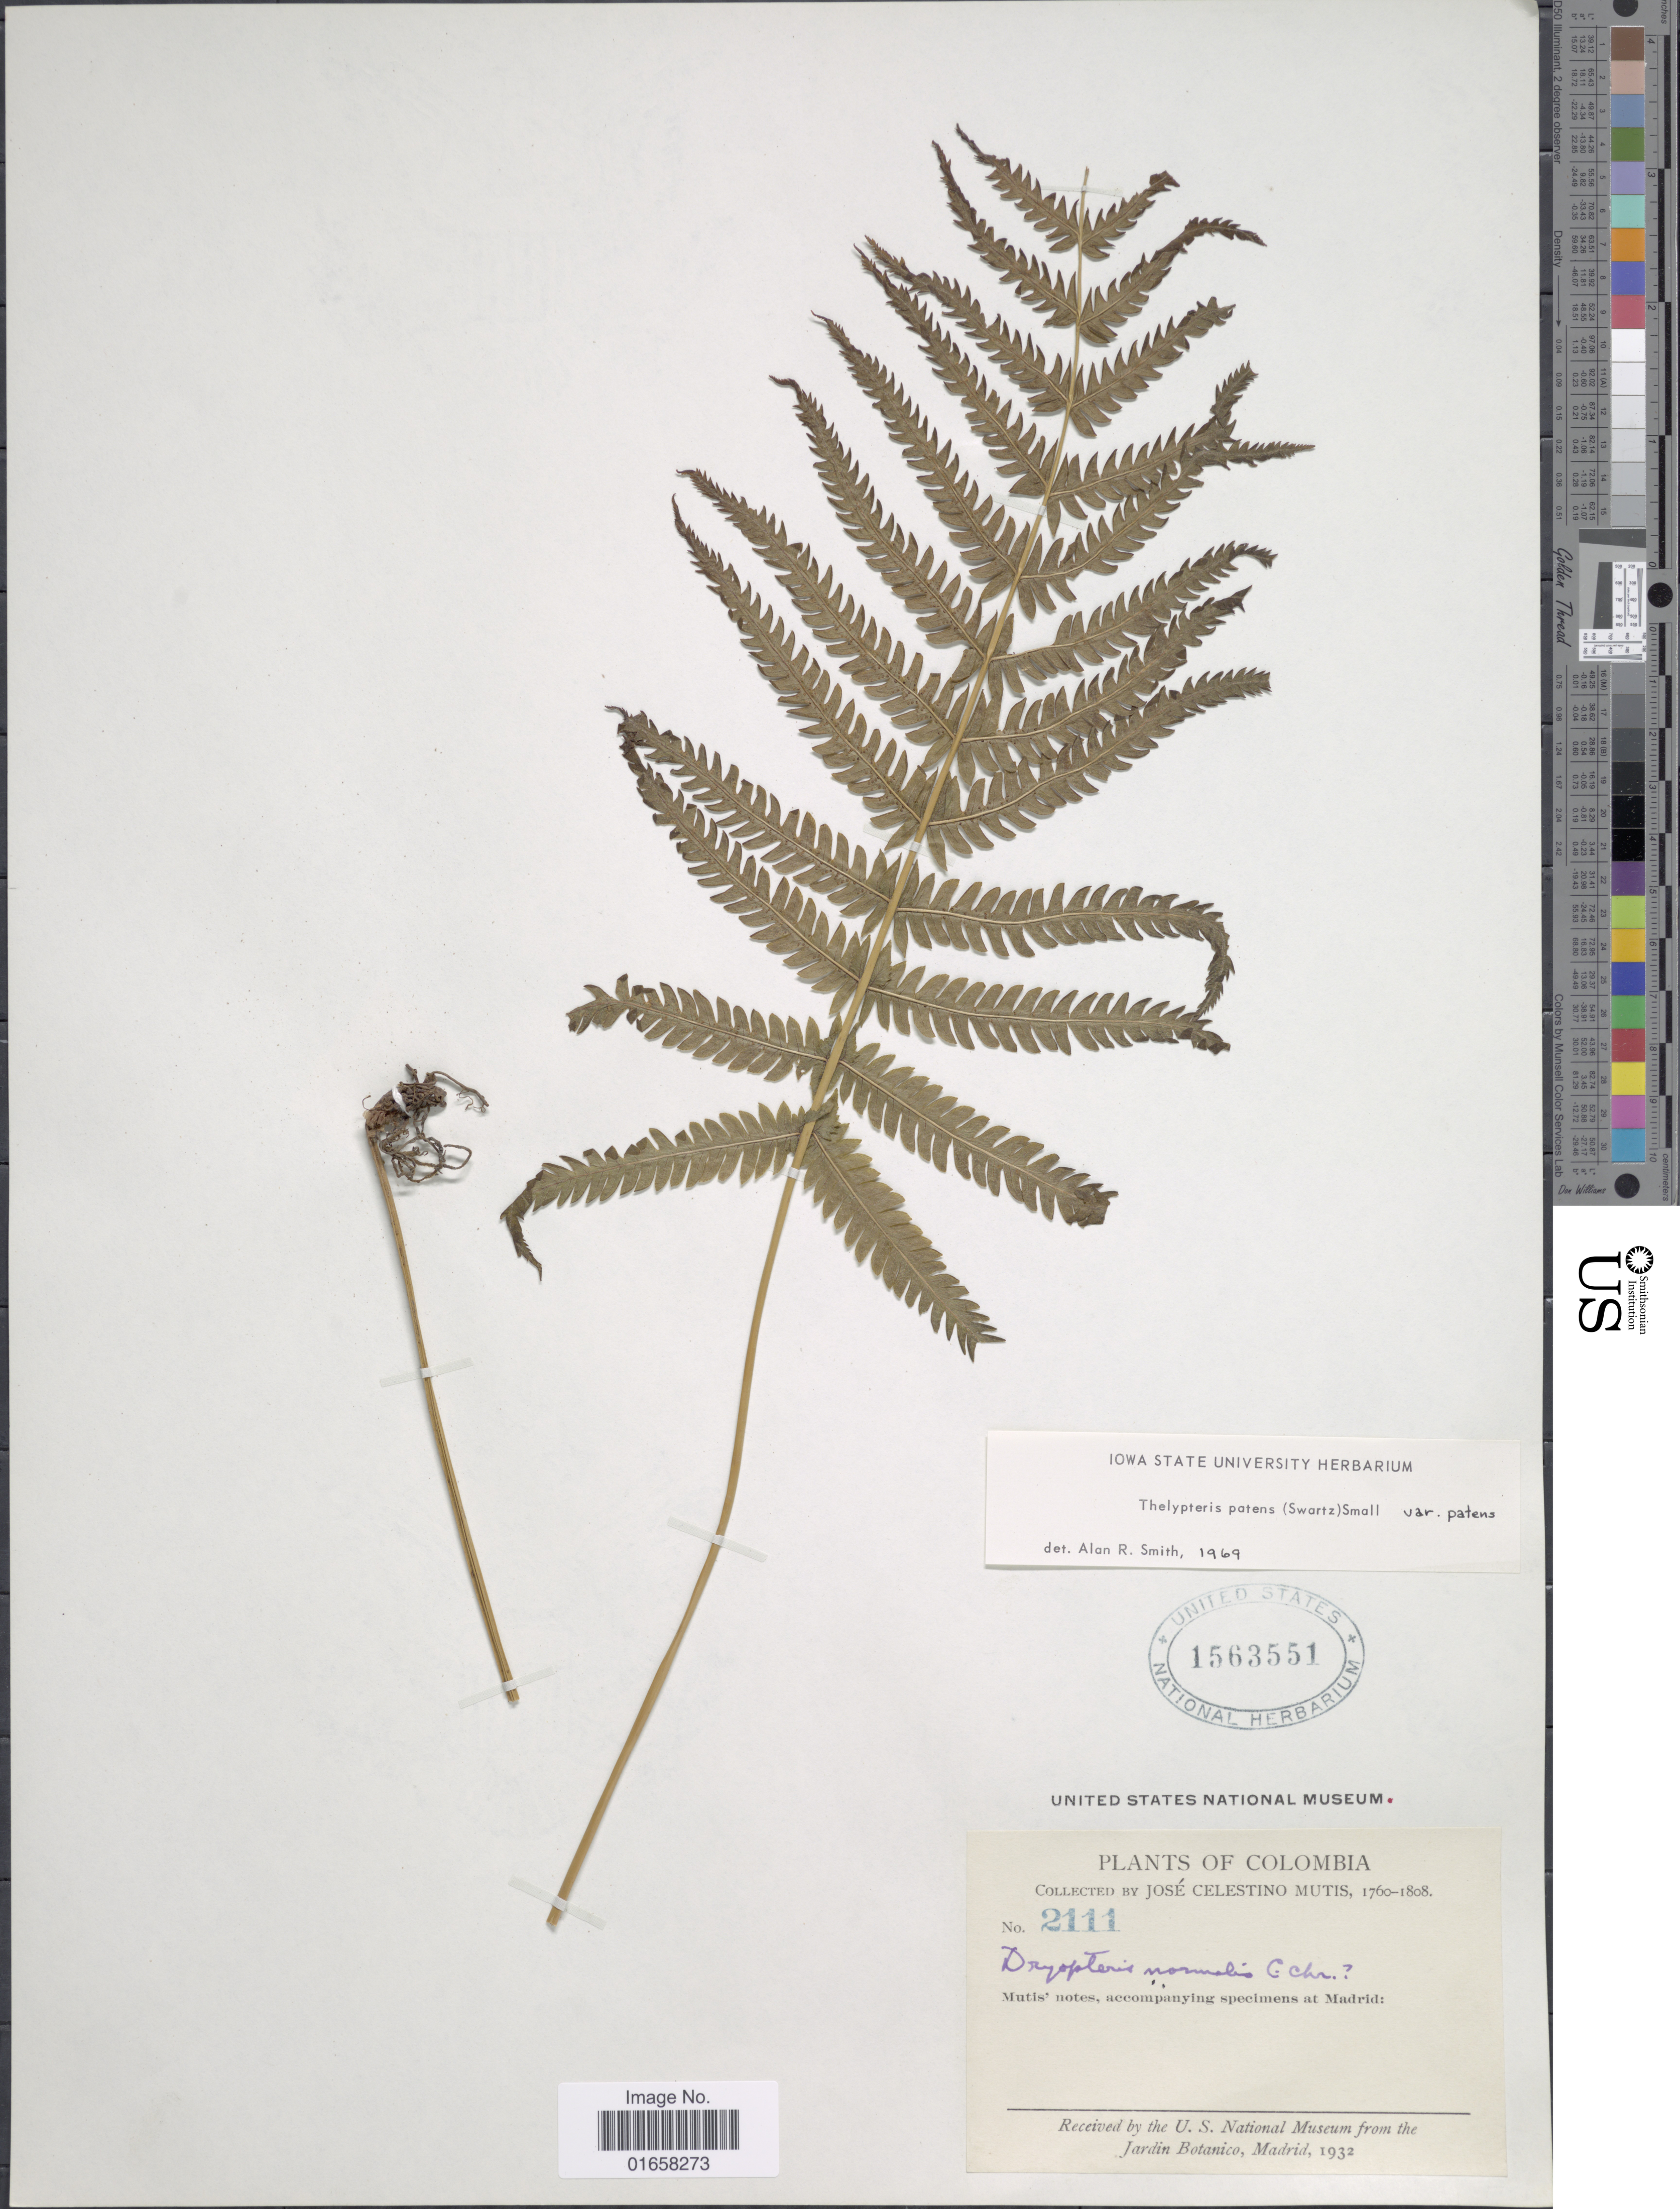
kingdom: Plantae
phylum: Tracheophyta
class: Polypodiopsida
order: Polypodiales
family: Thelypteridaceae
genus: Christella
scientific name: Christella patens var. patens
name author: (Sw.) Holttum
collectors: J. C. B. Mutis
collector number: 2111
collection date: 1760/1808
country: Colombia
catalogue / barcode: US 1563551